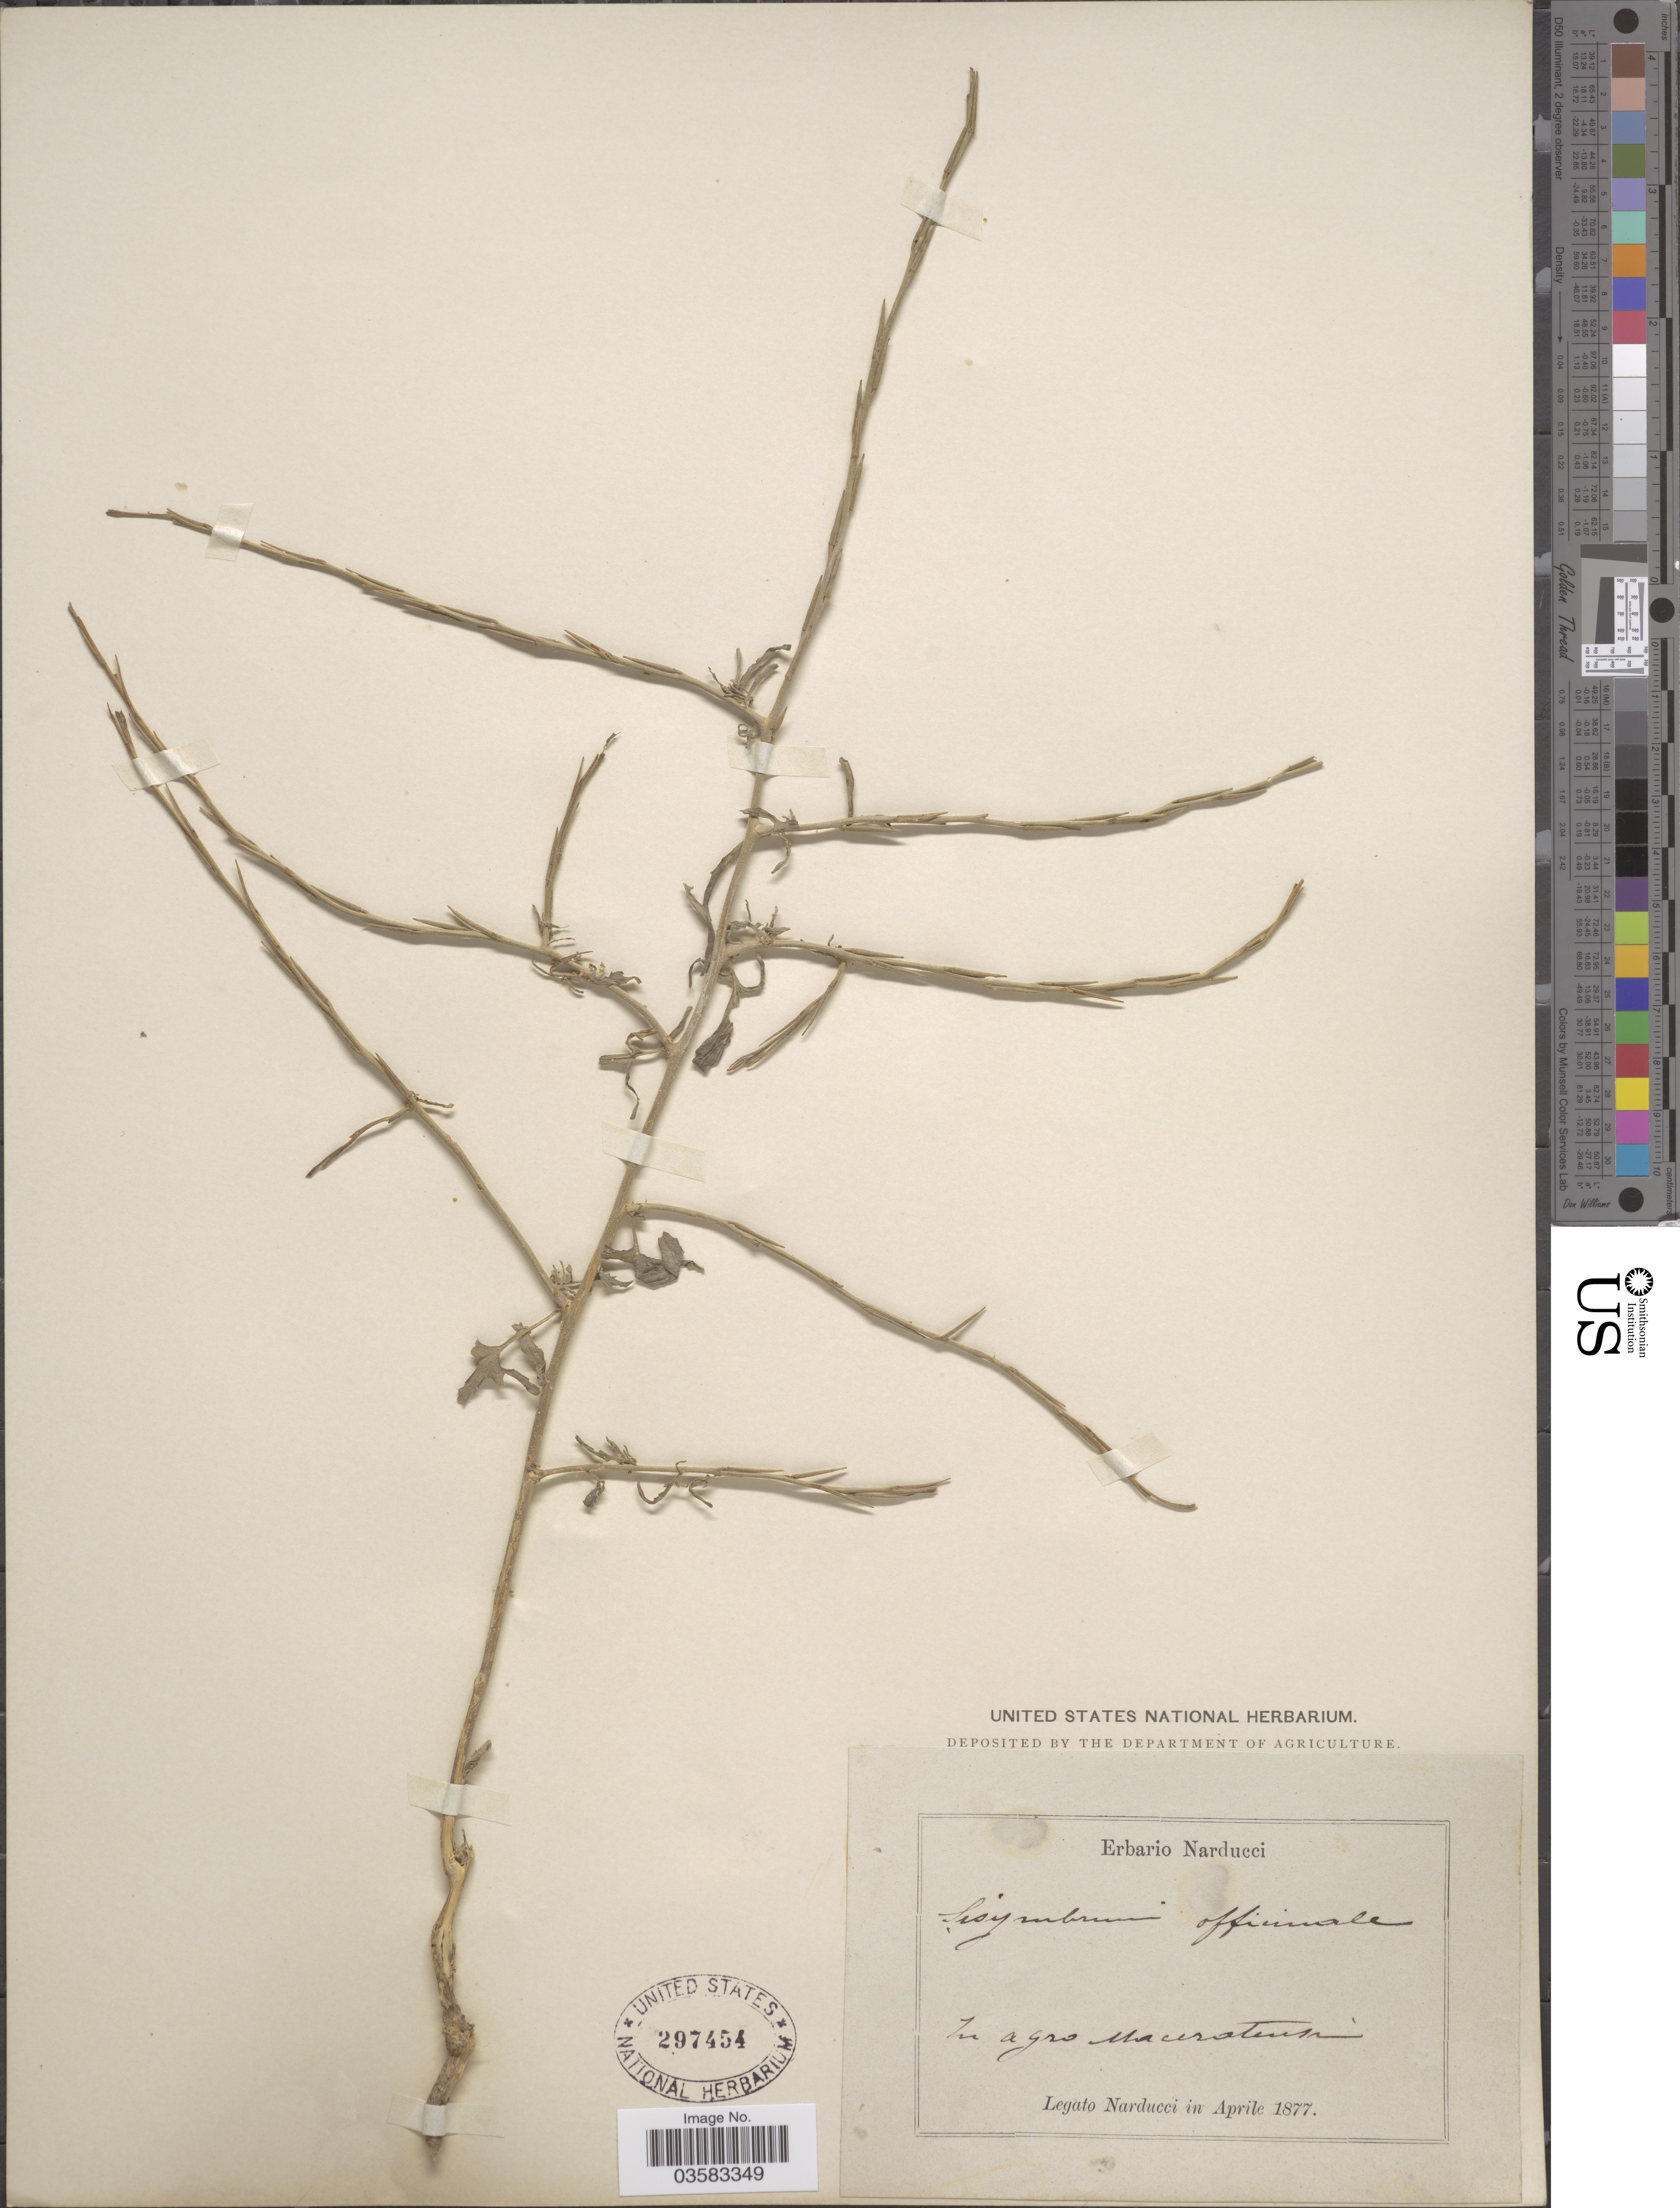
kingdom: Plantae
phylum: Tracheophyta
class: Magnoliopsida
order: Brassicales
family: Brassicaceae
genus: Sisymbrium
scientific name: Sisymbrium officinale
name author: (L.) Scop.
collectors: -. Narducci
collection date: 1877-04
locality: In agro Macerotum. [interpreted]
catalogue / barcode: US 297454